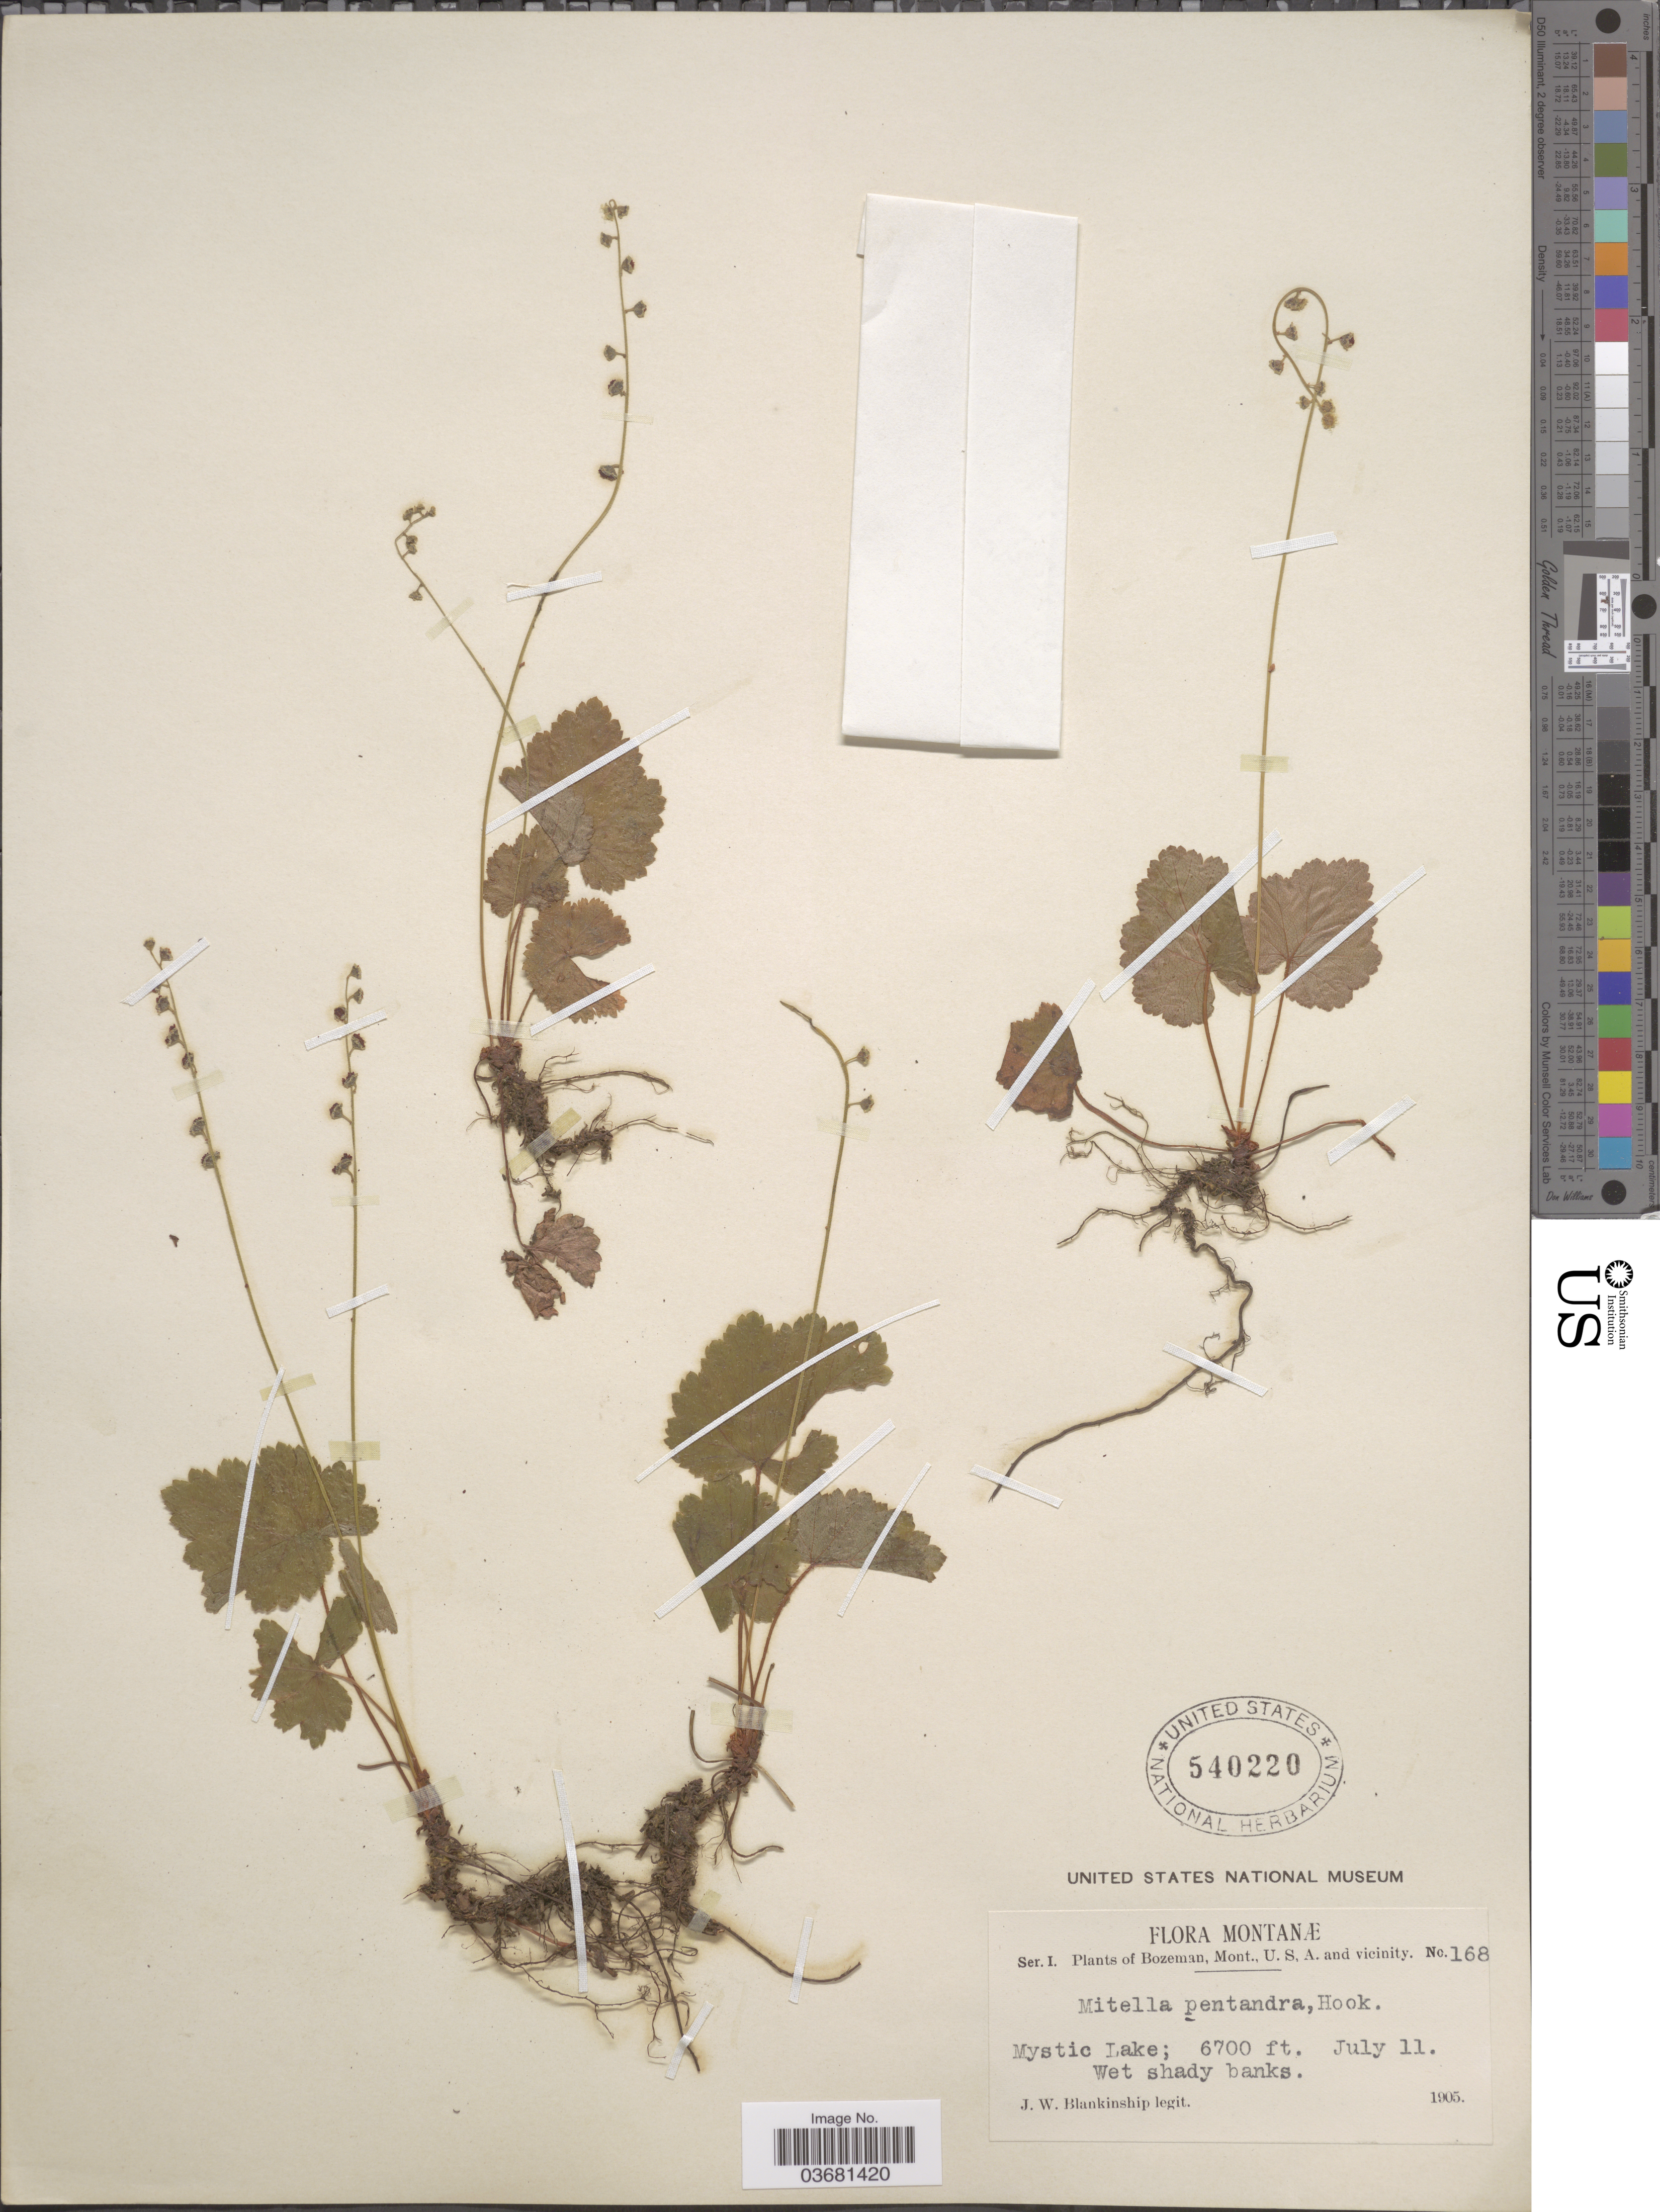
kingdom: Plantae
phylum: Tracheophyta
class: Magnoliopsida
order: Saxifragales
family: Saxifragaceae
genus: Mitella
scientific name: Mitella pentandra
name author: Hook.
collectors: J. W. Blankinship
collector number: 168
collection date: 1905-07-11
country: United States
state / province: Montana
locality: Montanæ. Bozeman, Mont., U S. A. and vicinity. Mystic Lake.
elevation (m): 2042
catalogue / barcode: US 540220